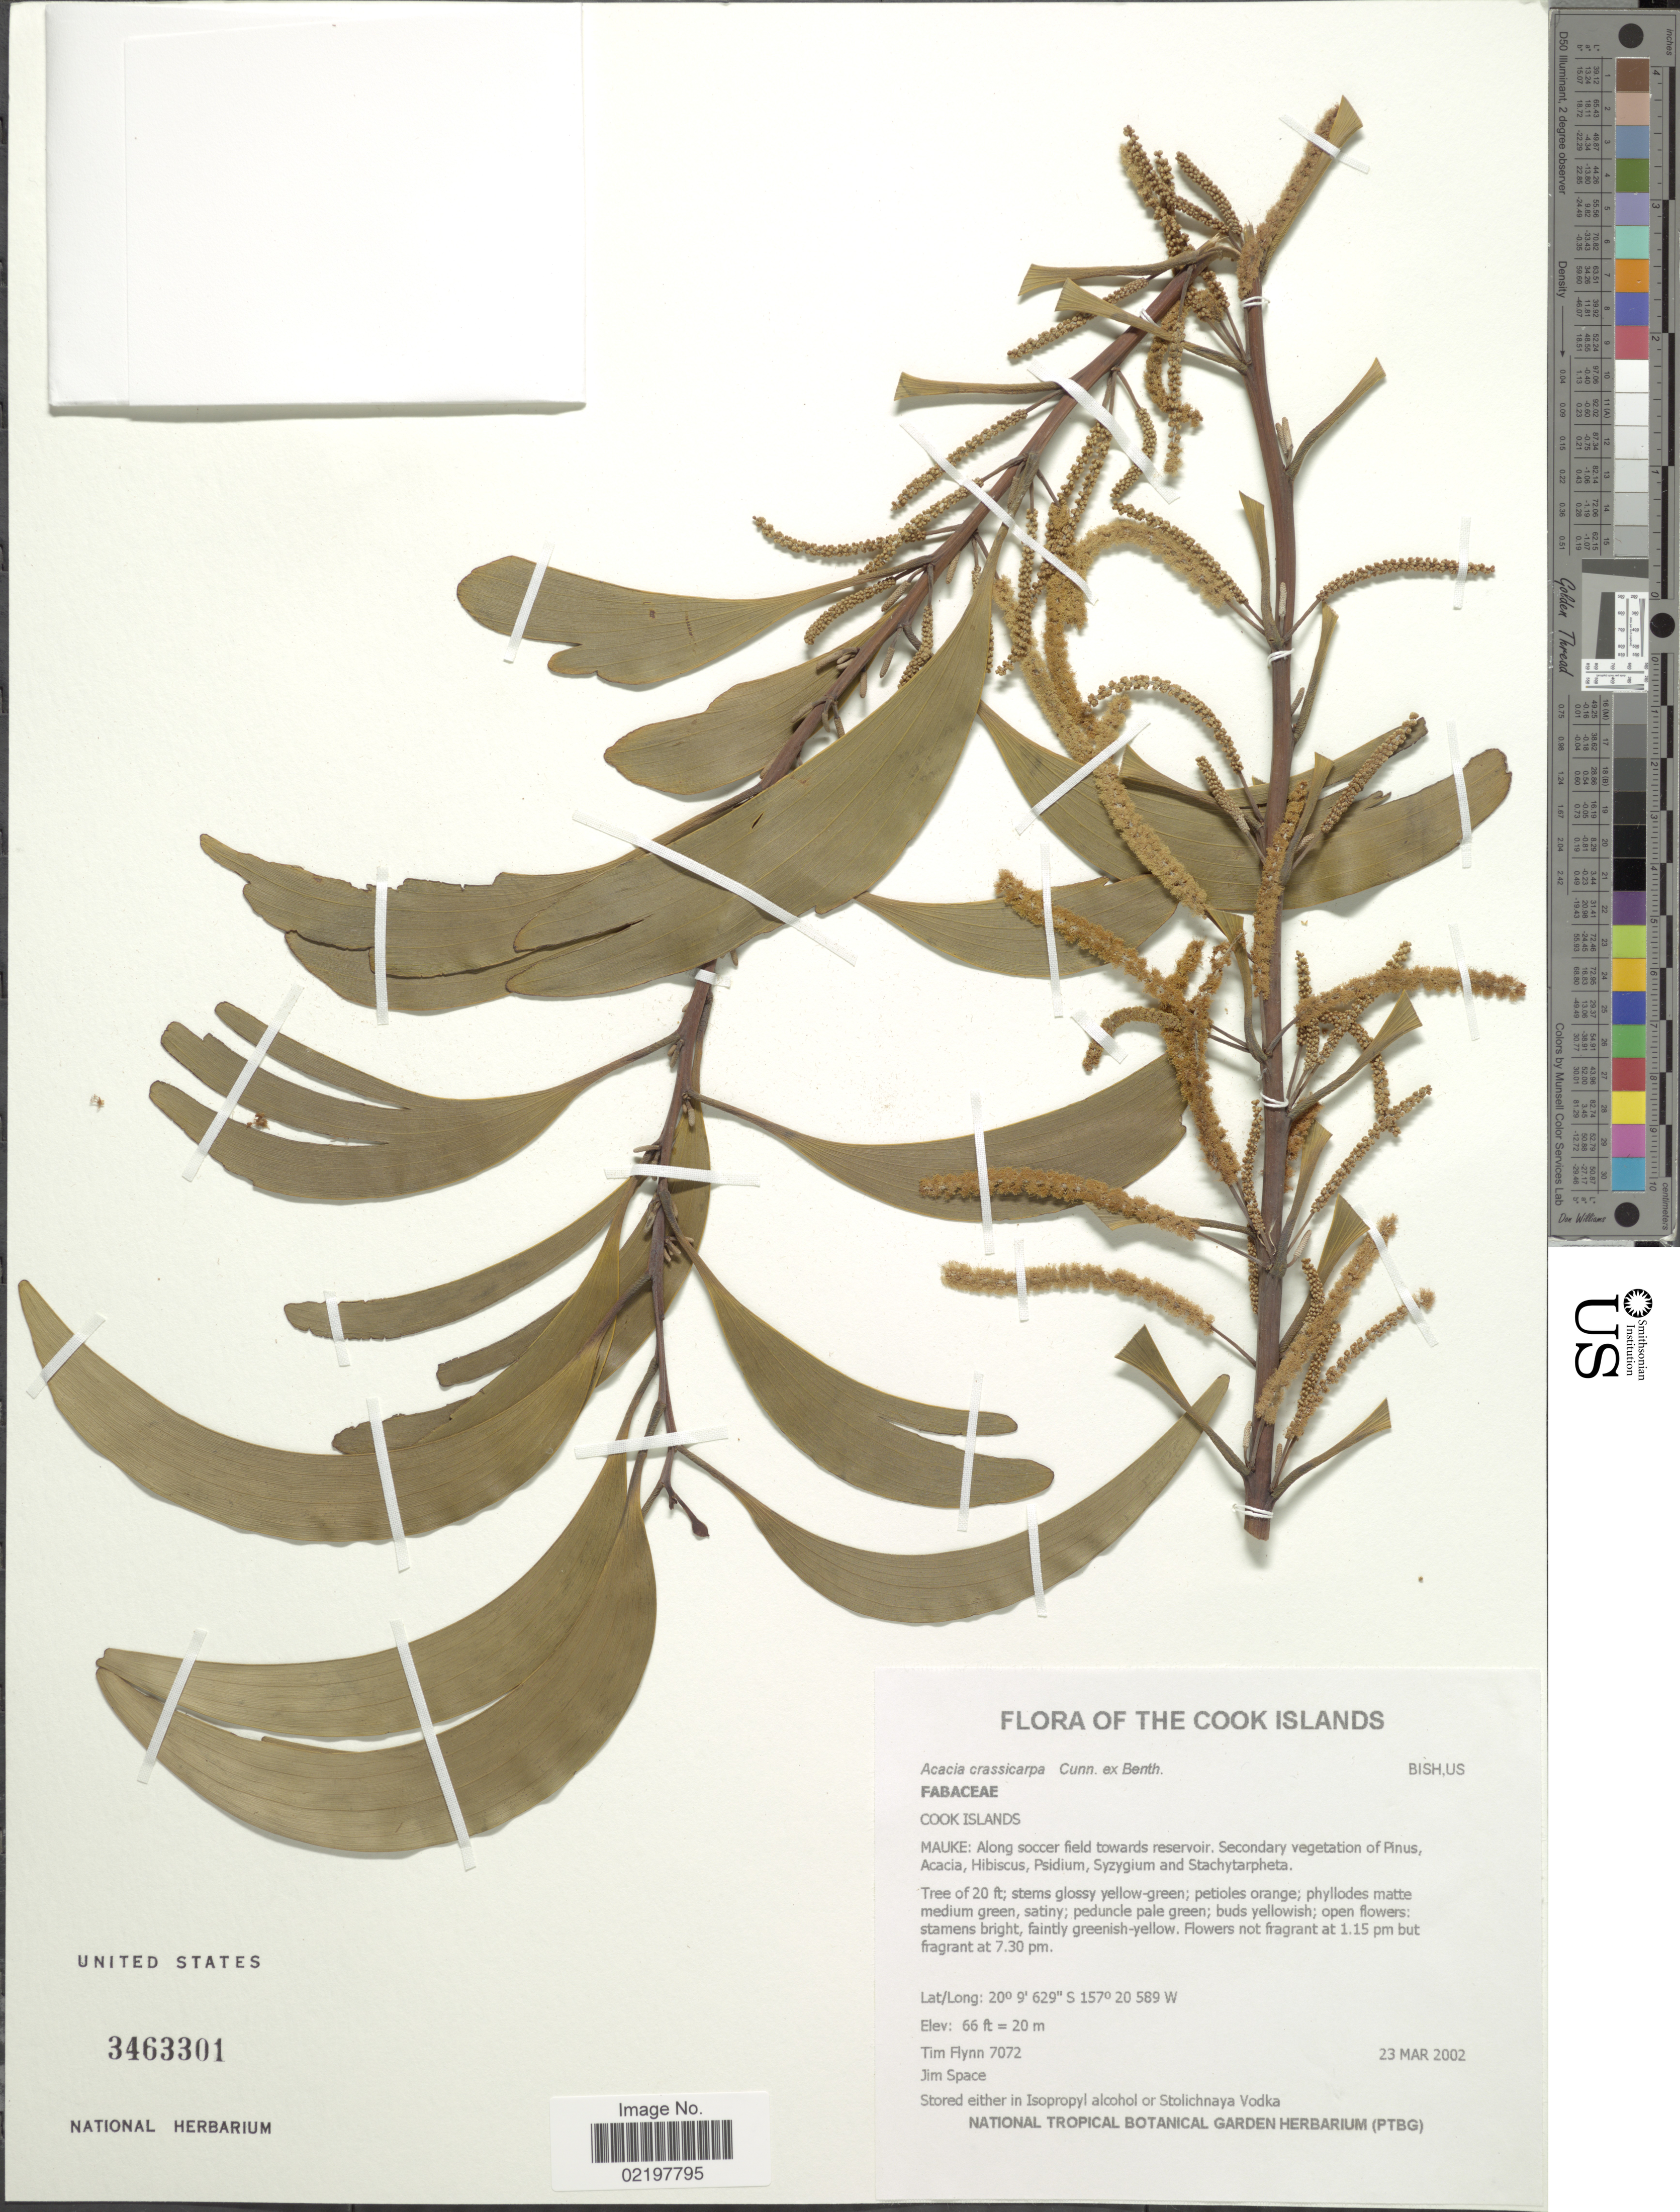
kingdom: Plantae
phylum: Tracheophyta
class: Magnoliopsida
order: Fabales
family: Fabaceae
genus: Acacia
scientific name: Acacia crassicarpa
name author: A. Cunn.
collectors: T. W. Flynn & J. Space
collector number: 7072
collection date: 2002-03-23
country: Cook Islands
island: Mauke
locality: Along soccer field towards reservoir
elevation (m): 20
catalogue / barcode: US 3463301